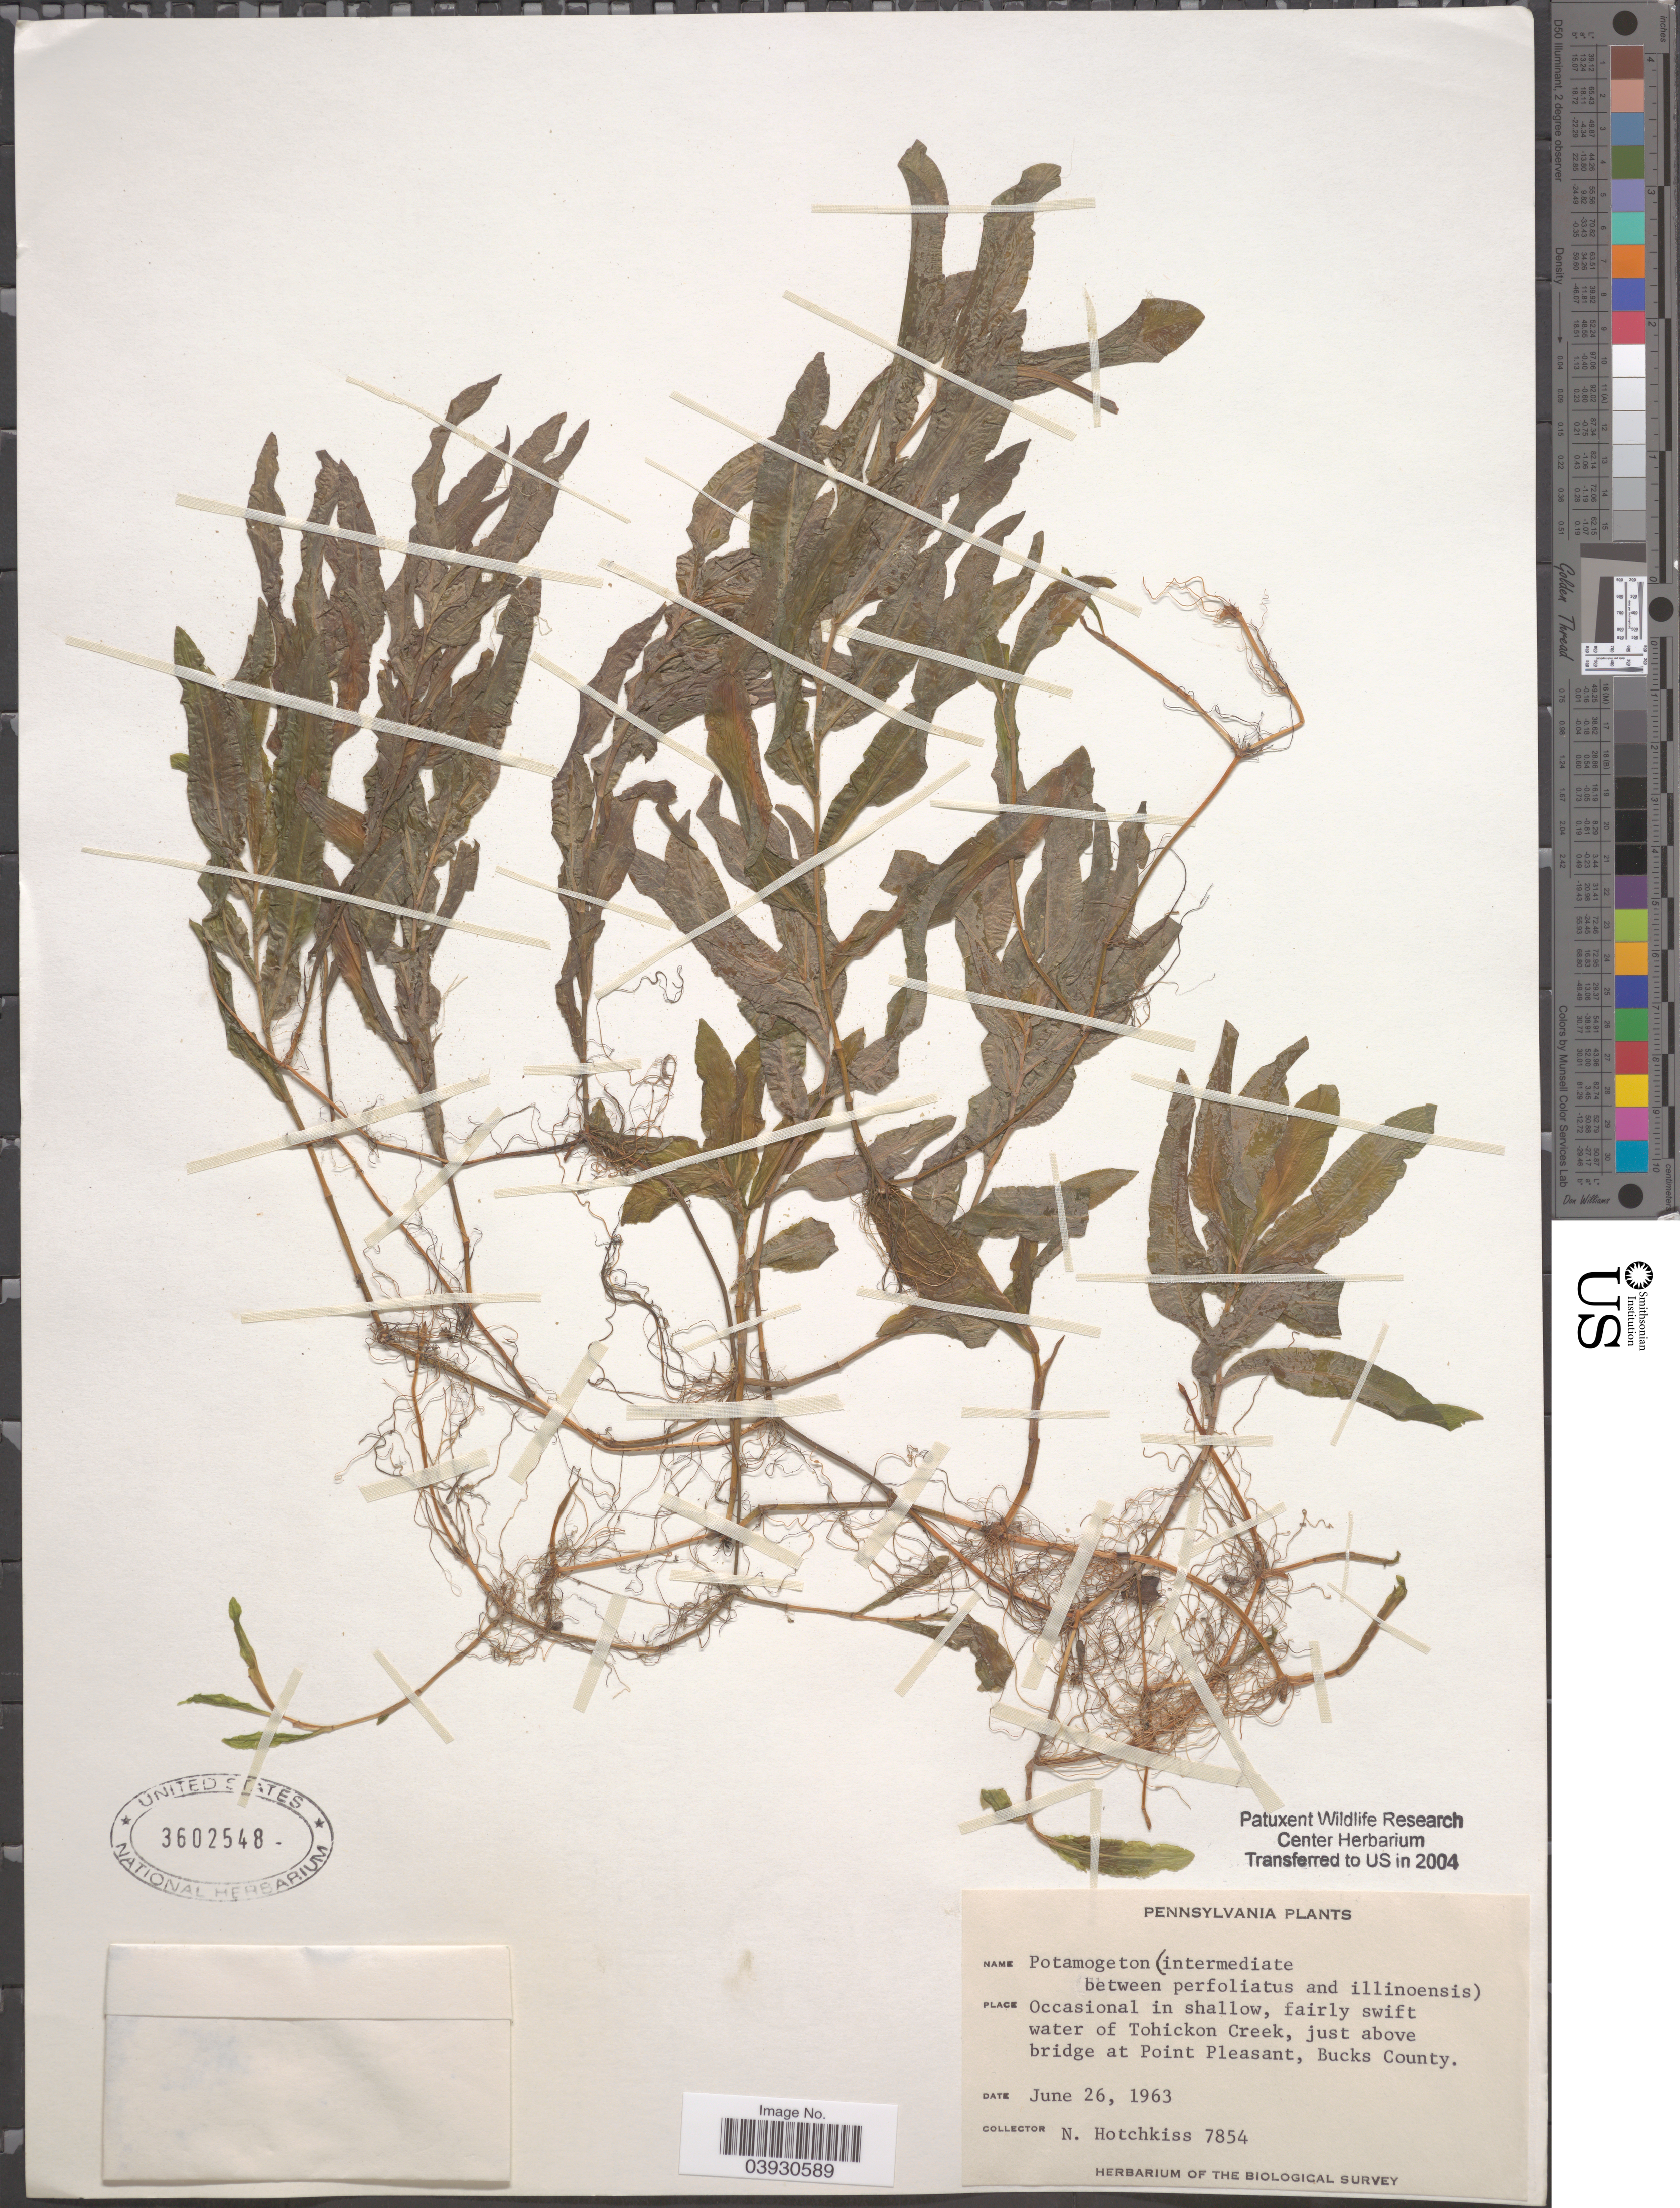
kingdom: Plantae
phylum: Tracheophyta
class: Liliopsida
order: Alismatales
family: Potamogetonaceae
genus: Potamogeton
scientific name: Potamogeton perfoliatus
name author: L.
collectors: N. Hotchkiss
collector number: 7854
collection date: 1963-06-26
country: United States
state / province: Pennsylvania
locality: In shallow, fairly swift water of Tohickon Creek, just above bridge at Point Pleasant, Bucks County.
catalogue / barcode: US 3602548